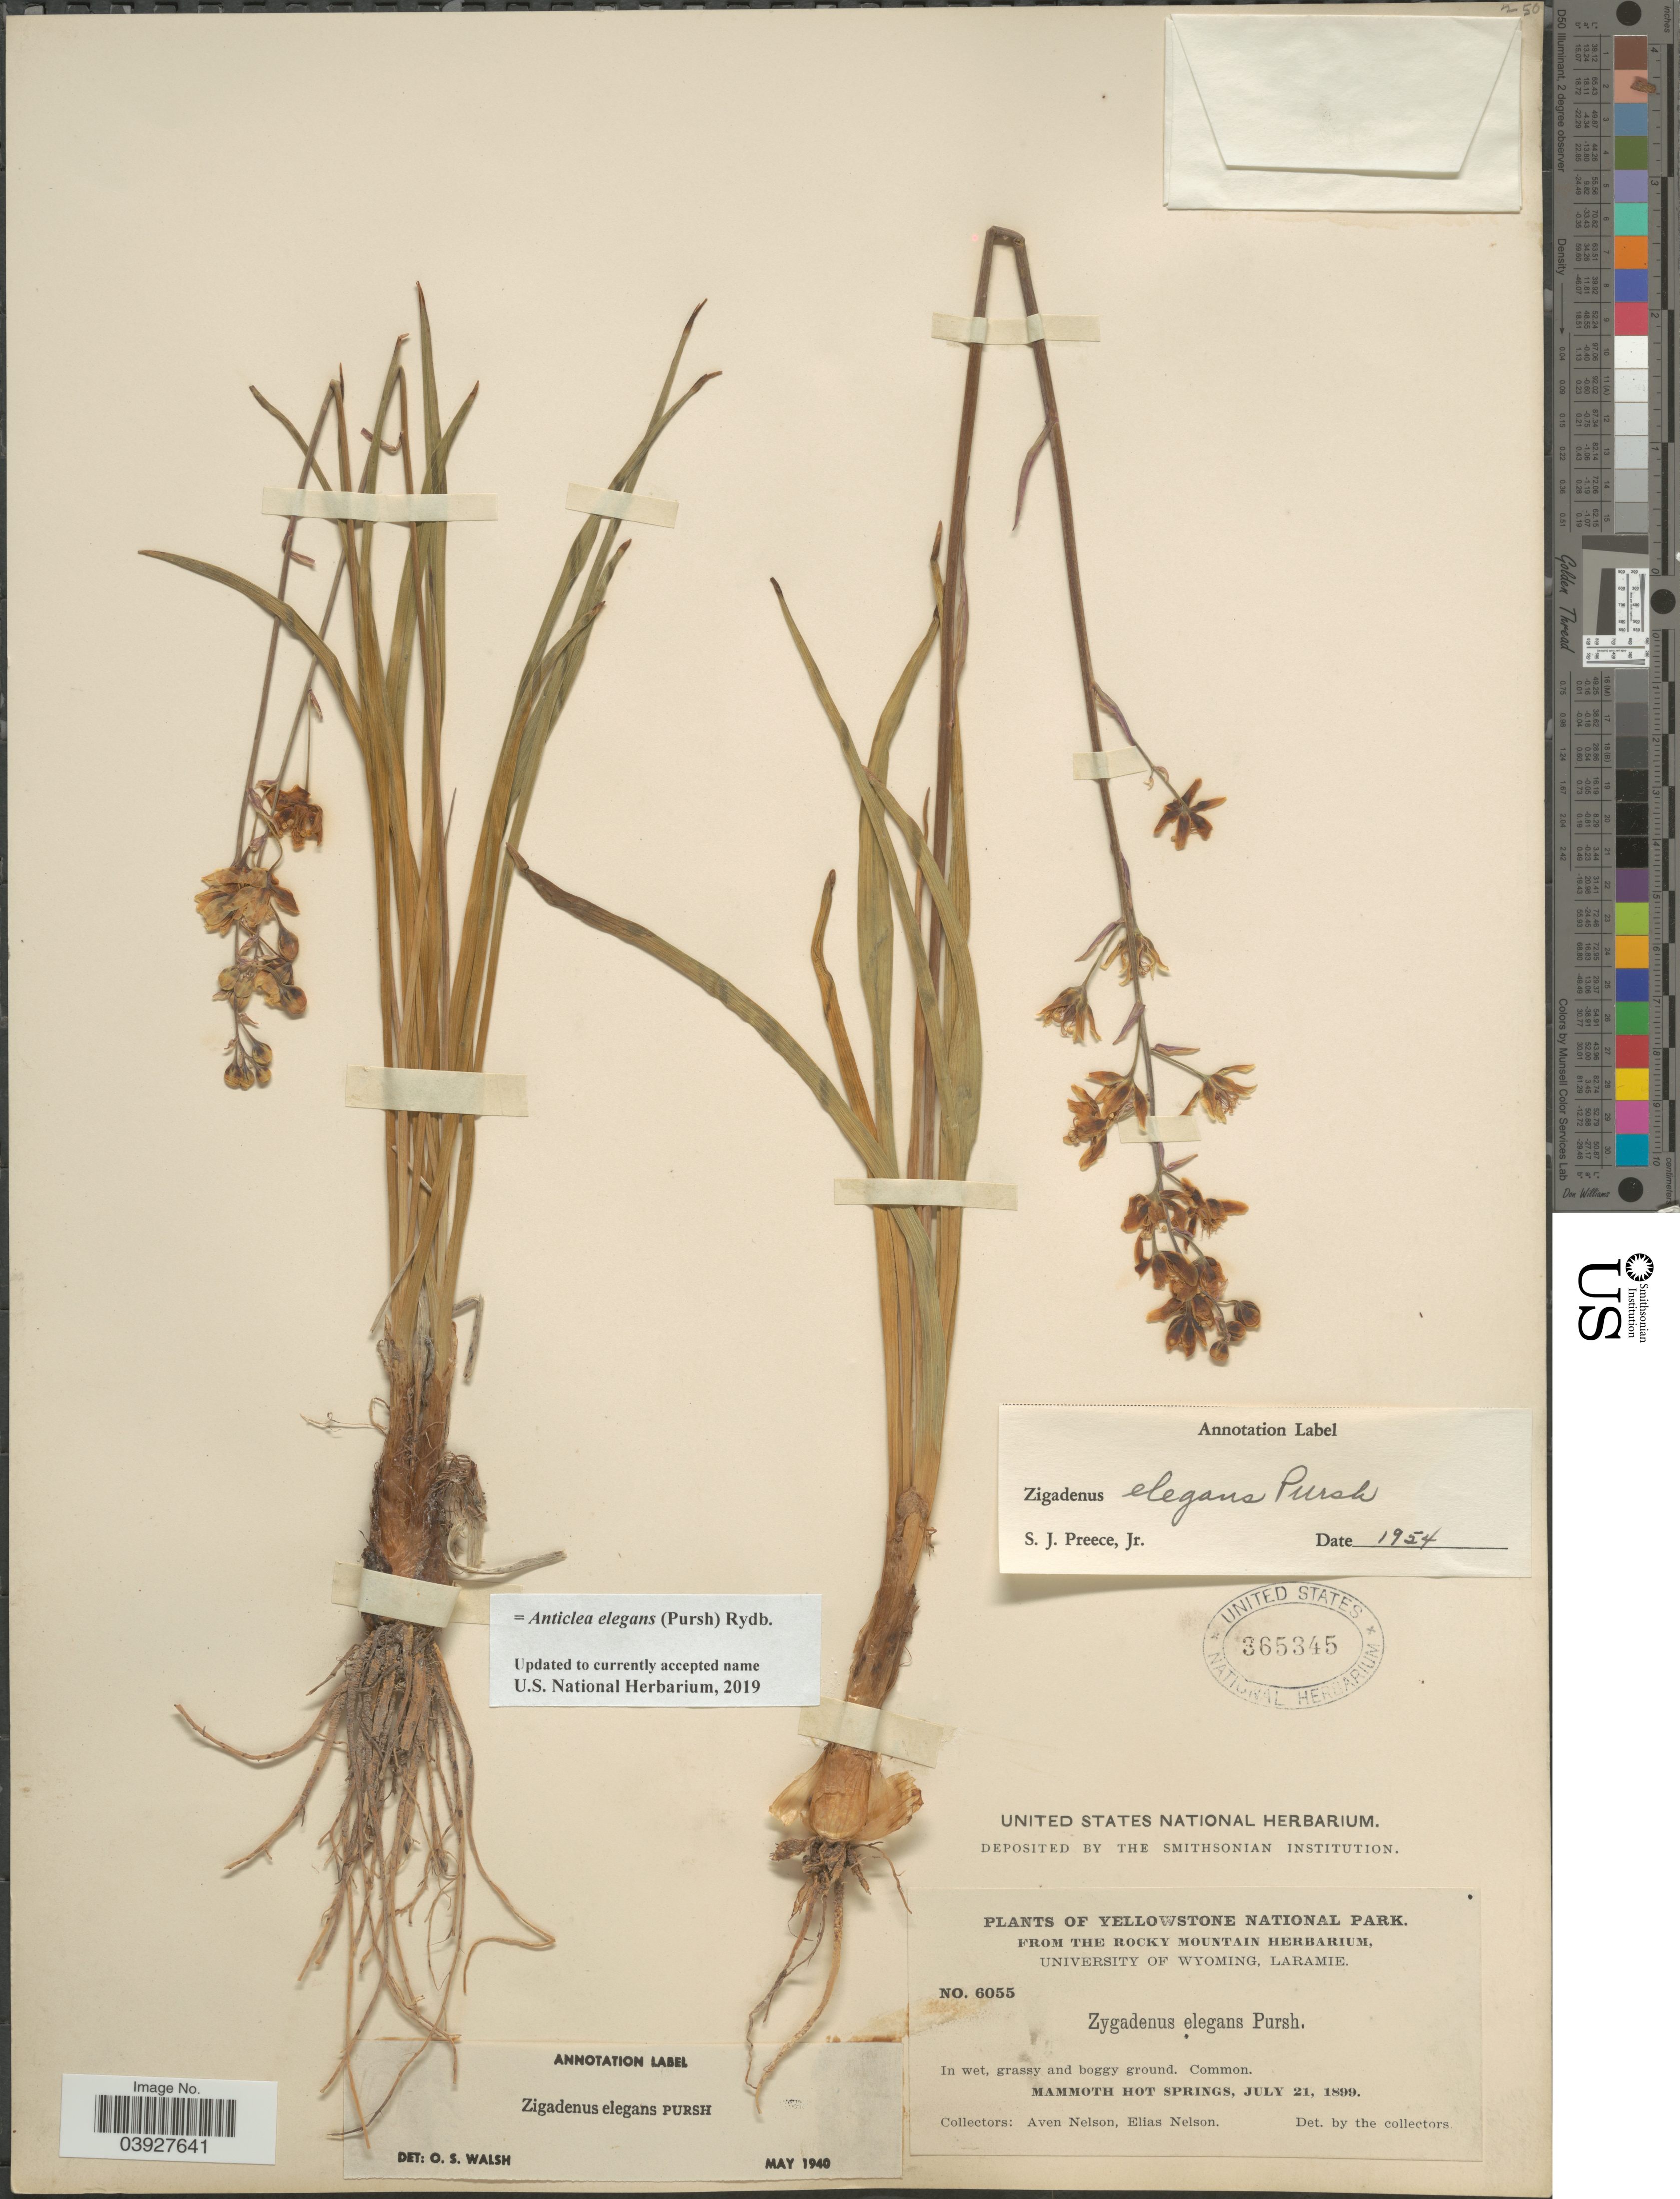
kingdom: Plantae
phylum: Tracheophyta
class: Liliopsida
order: Liliales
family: Melanthiaceae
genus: Anticlea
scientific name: Anticlea elegans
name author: (Pursh) Rydb.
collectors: A. Nelson & E. Nelson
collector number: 6055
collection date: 1899-07-21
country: United States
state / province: Wyoming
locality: Yellowstone National Park. Mammoth Hot Springs.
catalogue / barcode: US 365345